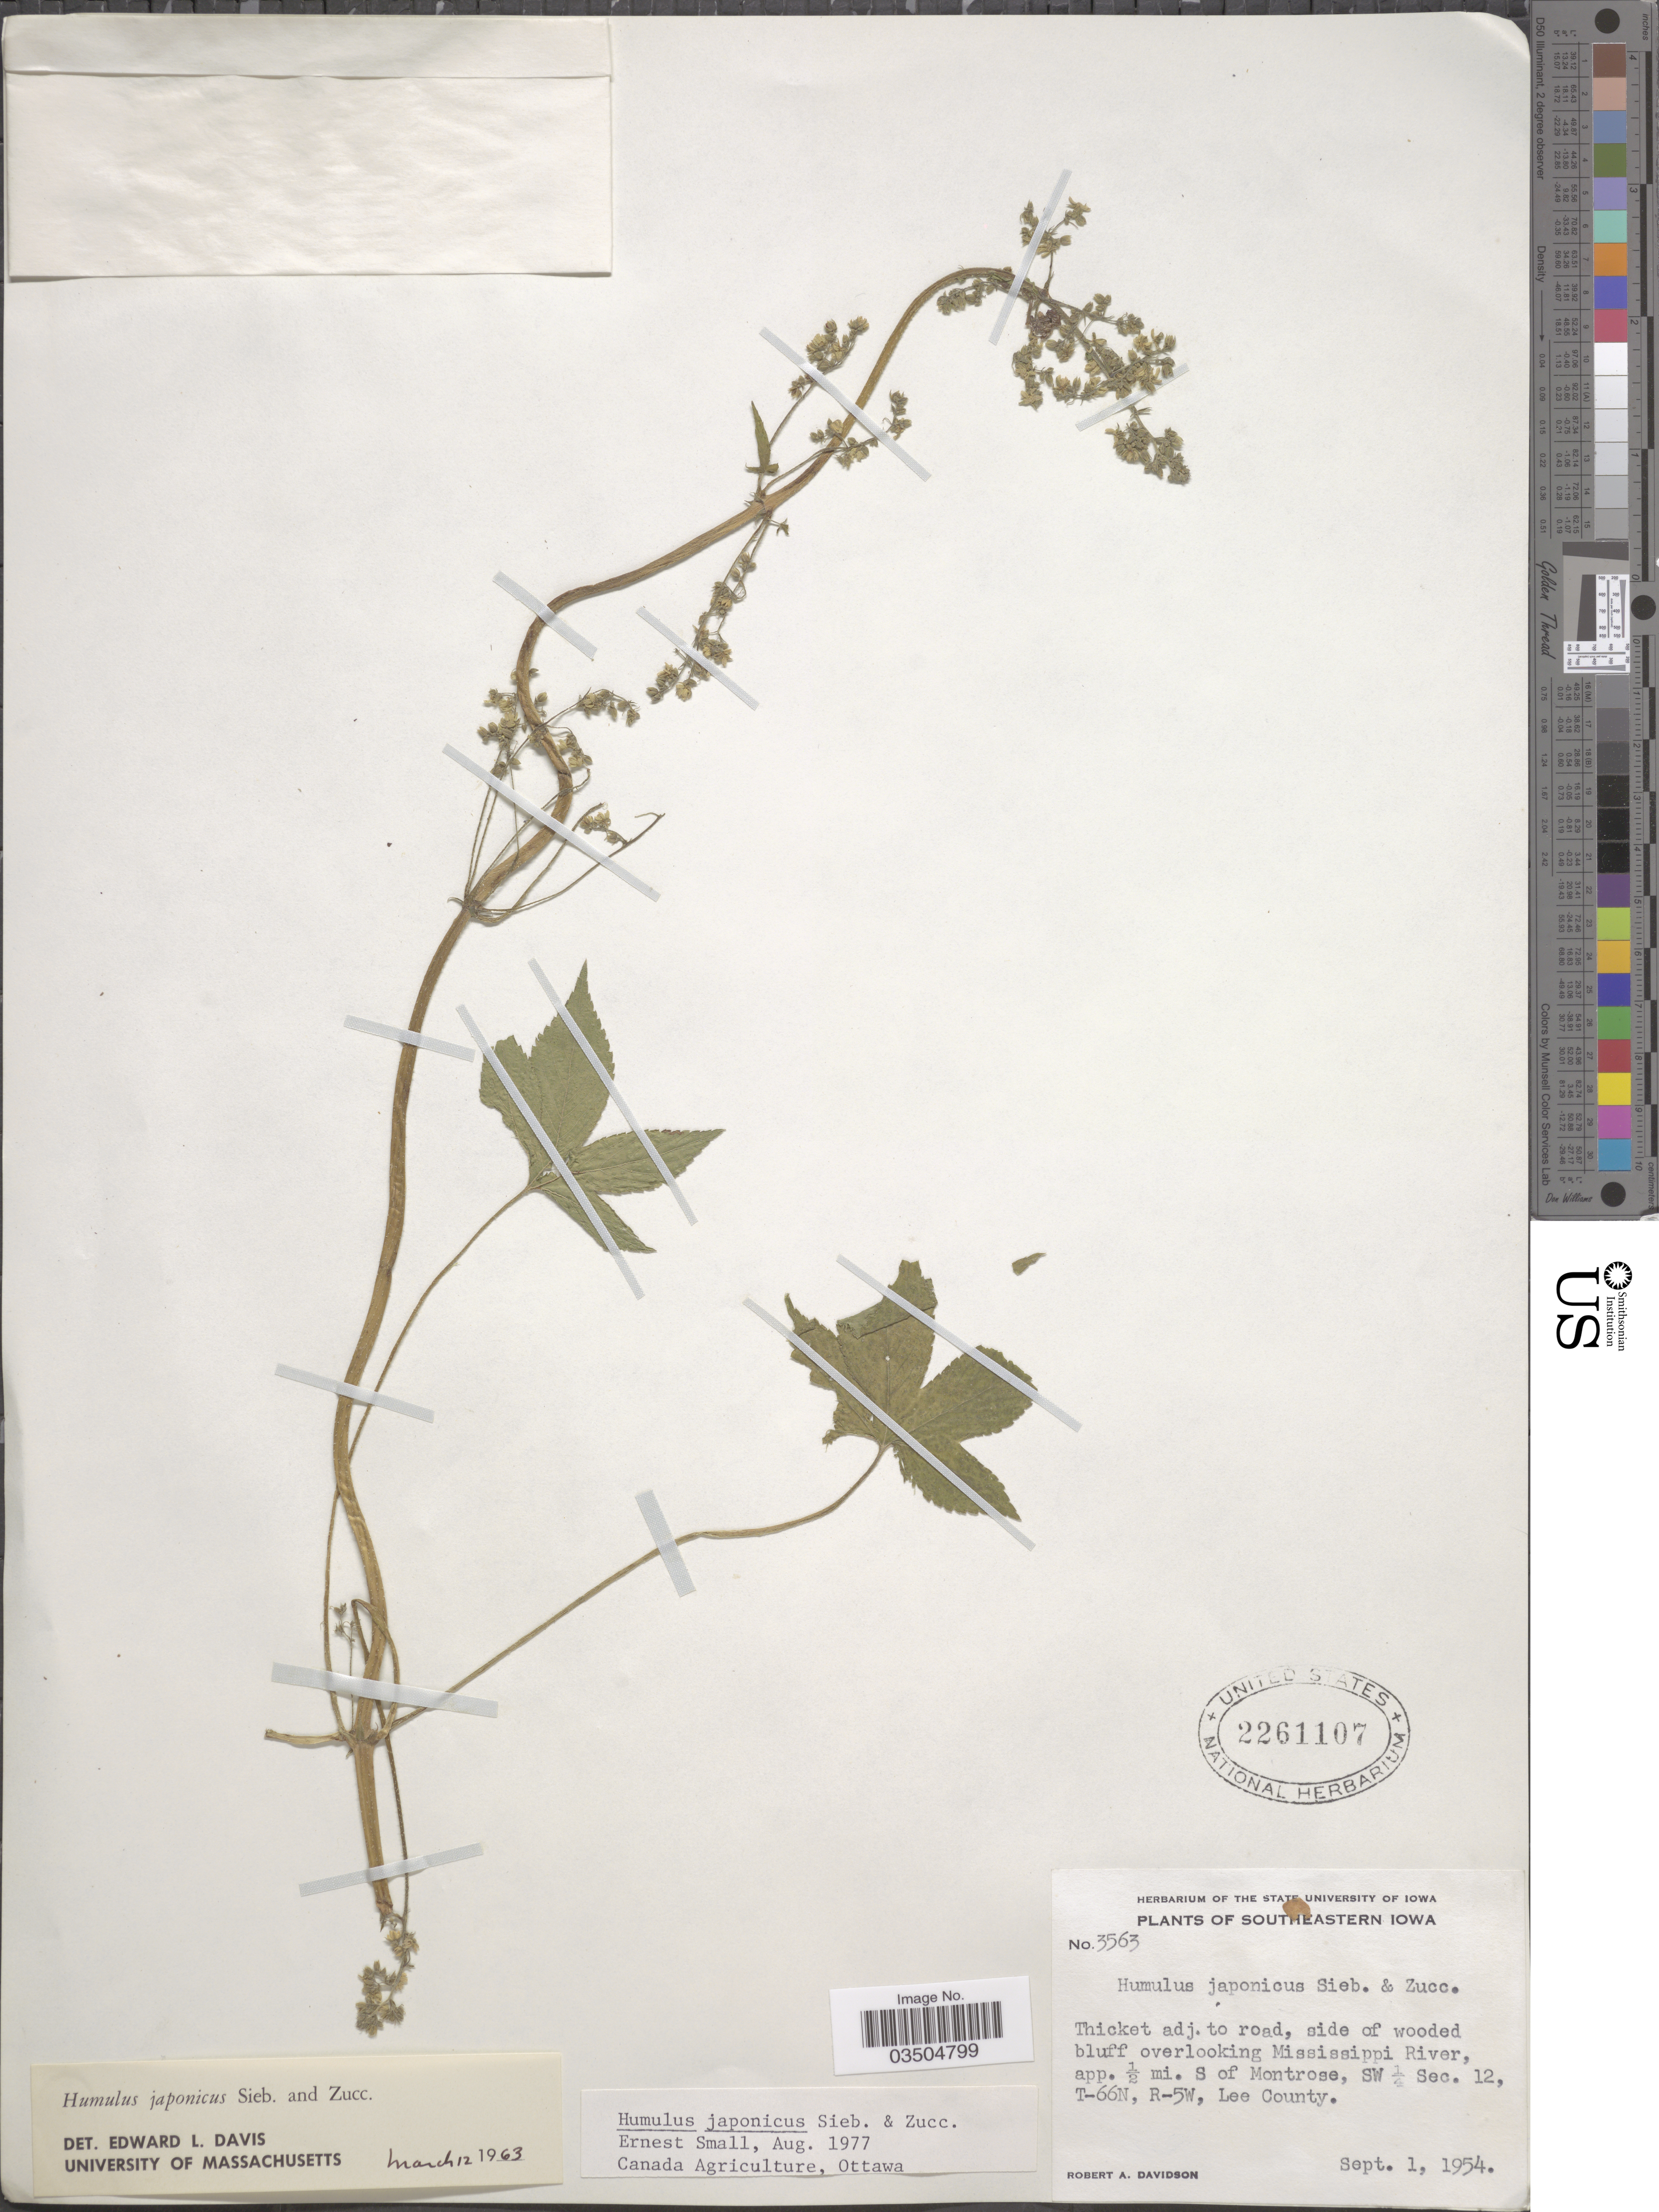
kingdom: Plantae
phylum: Tracheophyta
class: Magnoliopsida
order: Rosales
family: Cannabaceae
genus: Humulus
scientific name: Humulus japonicus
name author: Siebold & Zucc.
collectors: R. A. Davidson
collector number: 3563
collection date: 1954-09-01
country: United States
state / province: Iowa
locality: Southeastern Iowa. Thicket adj. to road, side of wooded bluff overlooking Mississippi River, app. ½ mi. S of Montrose, SW ¼ Sec. 12 T-66N, R-5W, Lee County.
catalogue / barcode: US 2261107